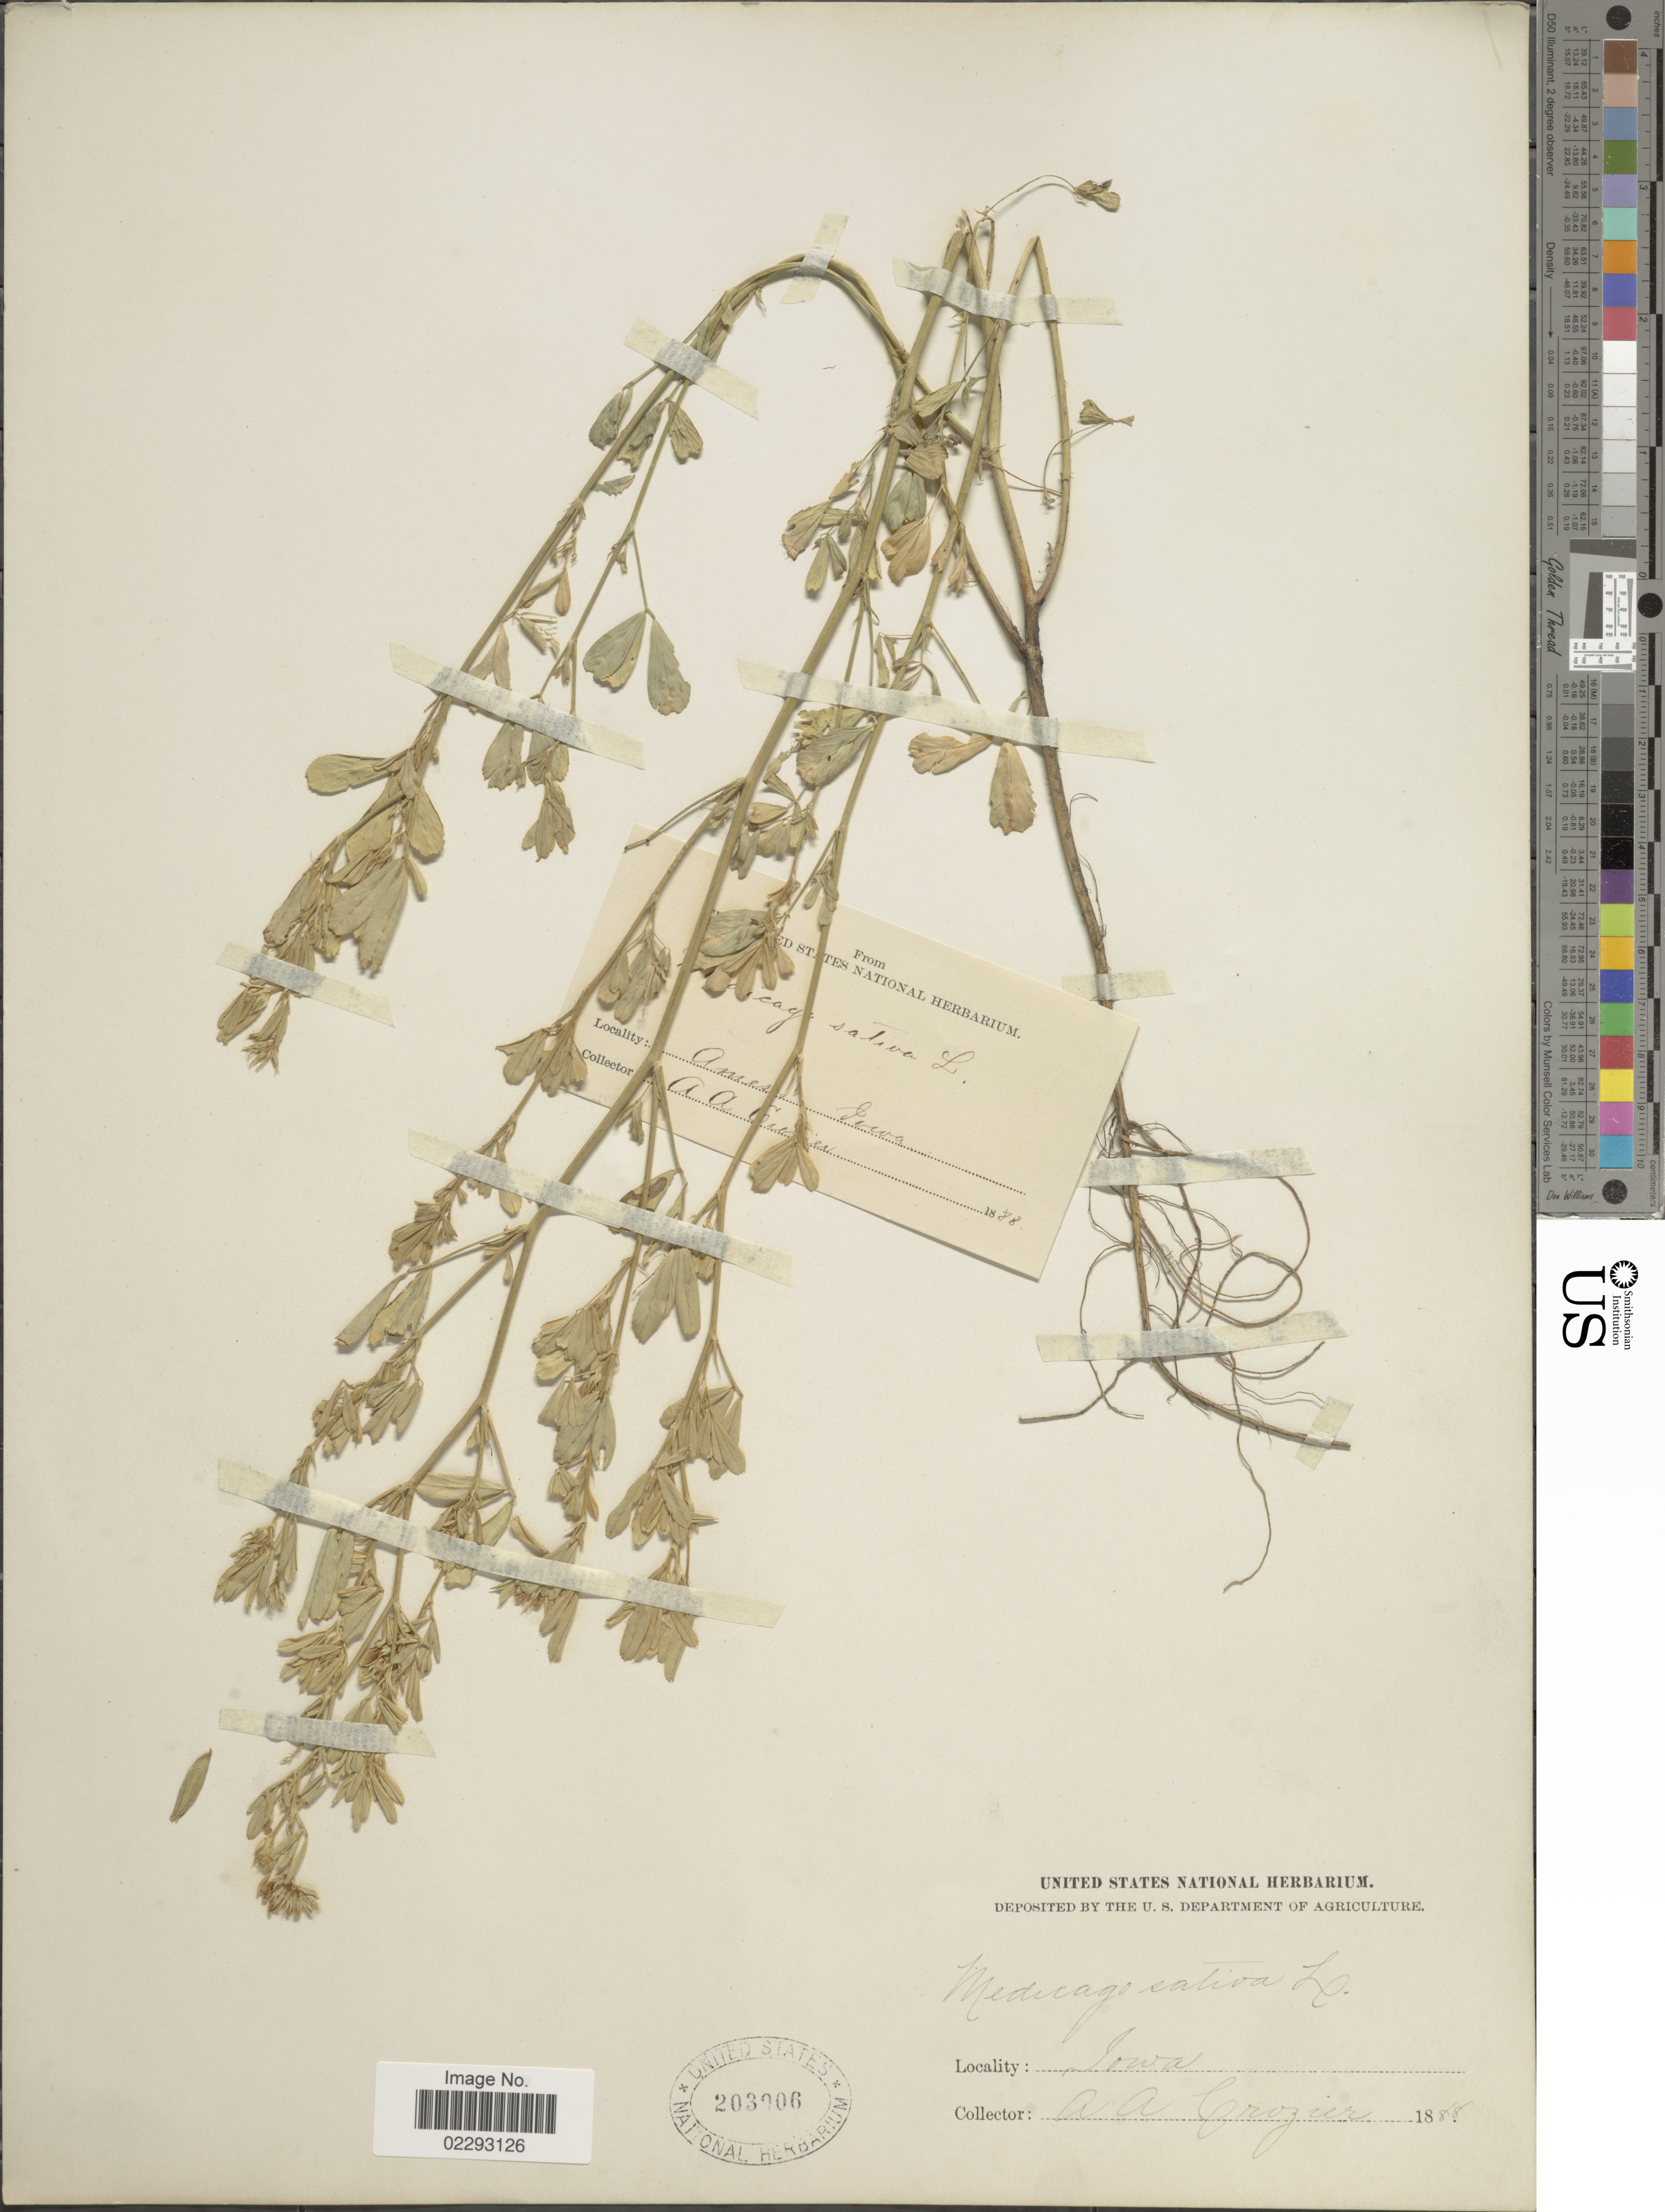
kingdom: Plantae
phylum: Tracheophyta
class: Magnoliopsida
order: Fabales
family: Fabaceae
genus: Medicago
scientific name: Medicago sativa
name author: L.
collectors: A. Crozier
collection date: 1888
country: United States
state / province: Iowa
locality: Iowa.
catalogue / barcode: US 203906